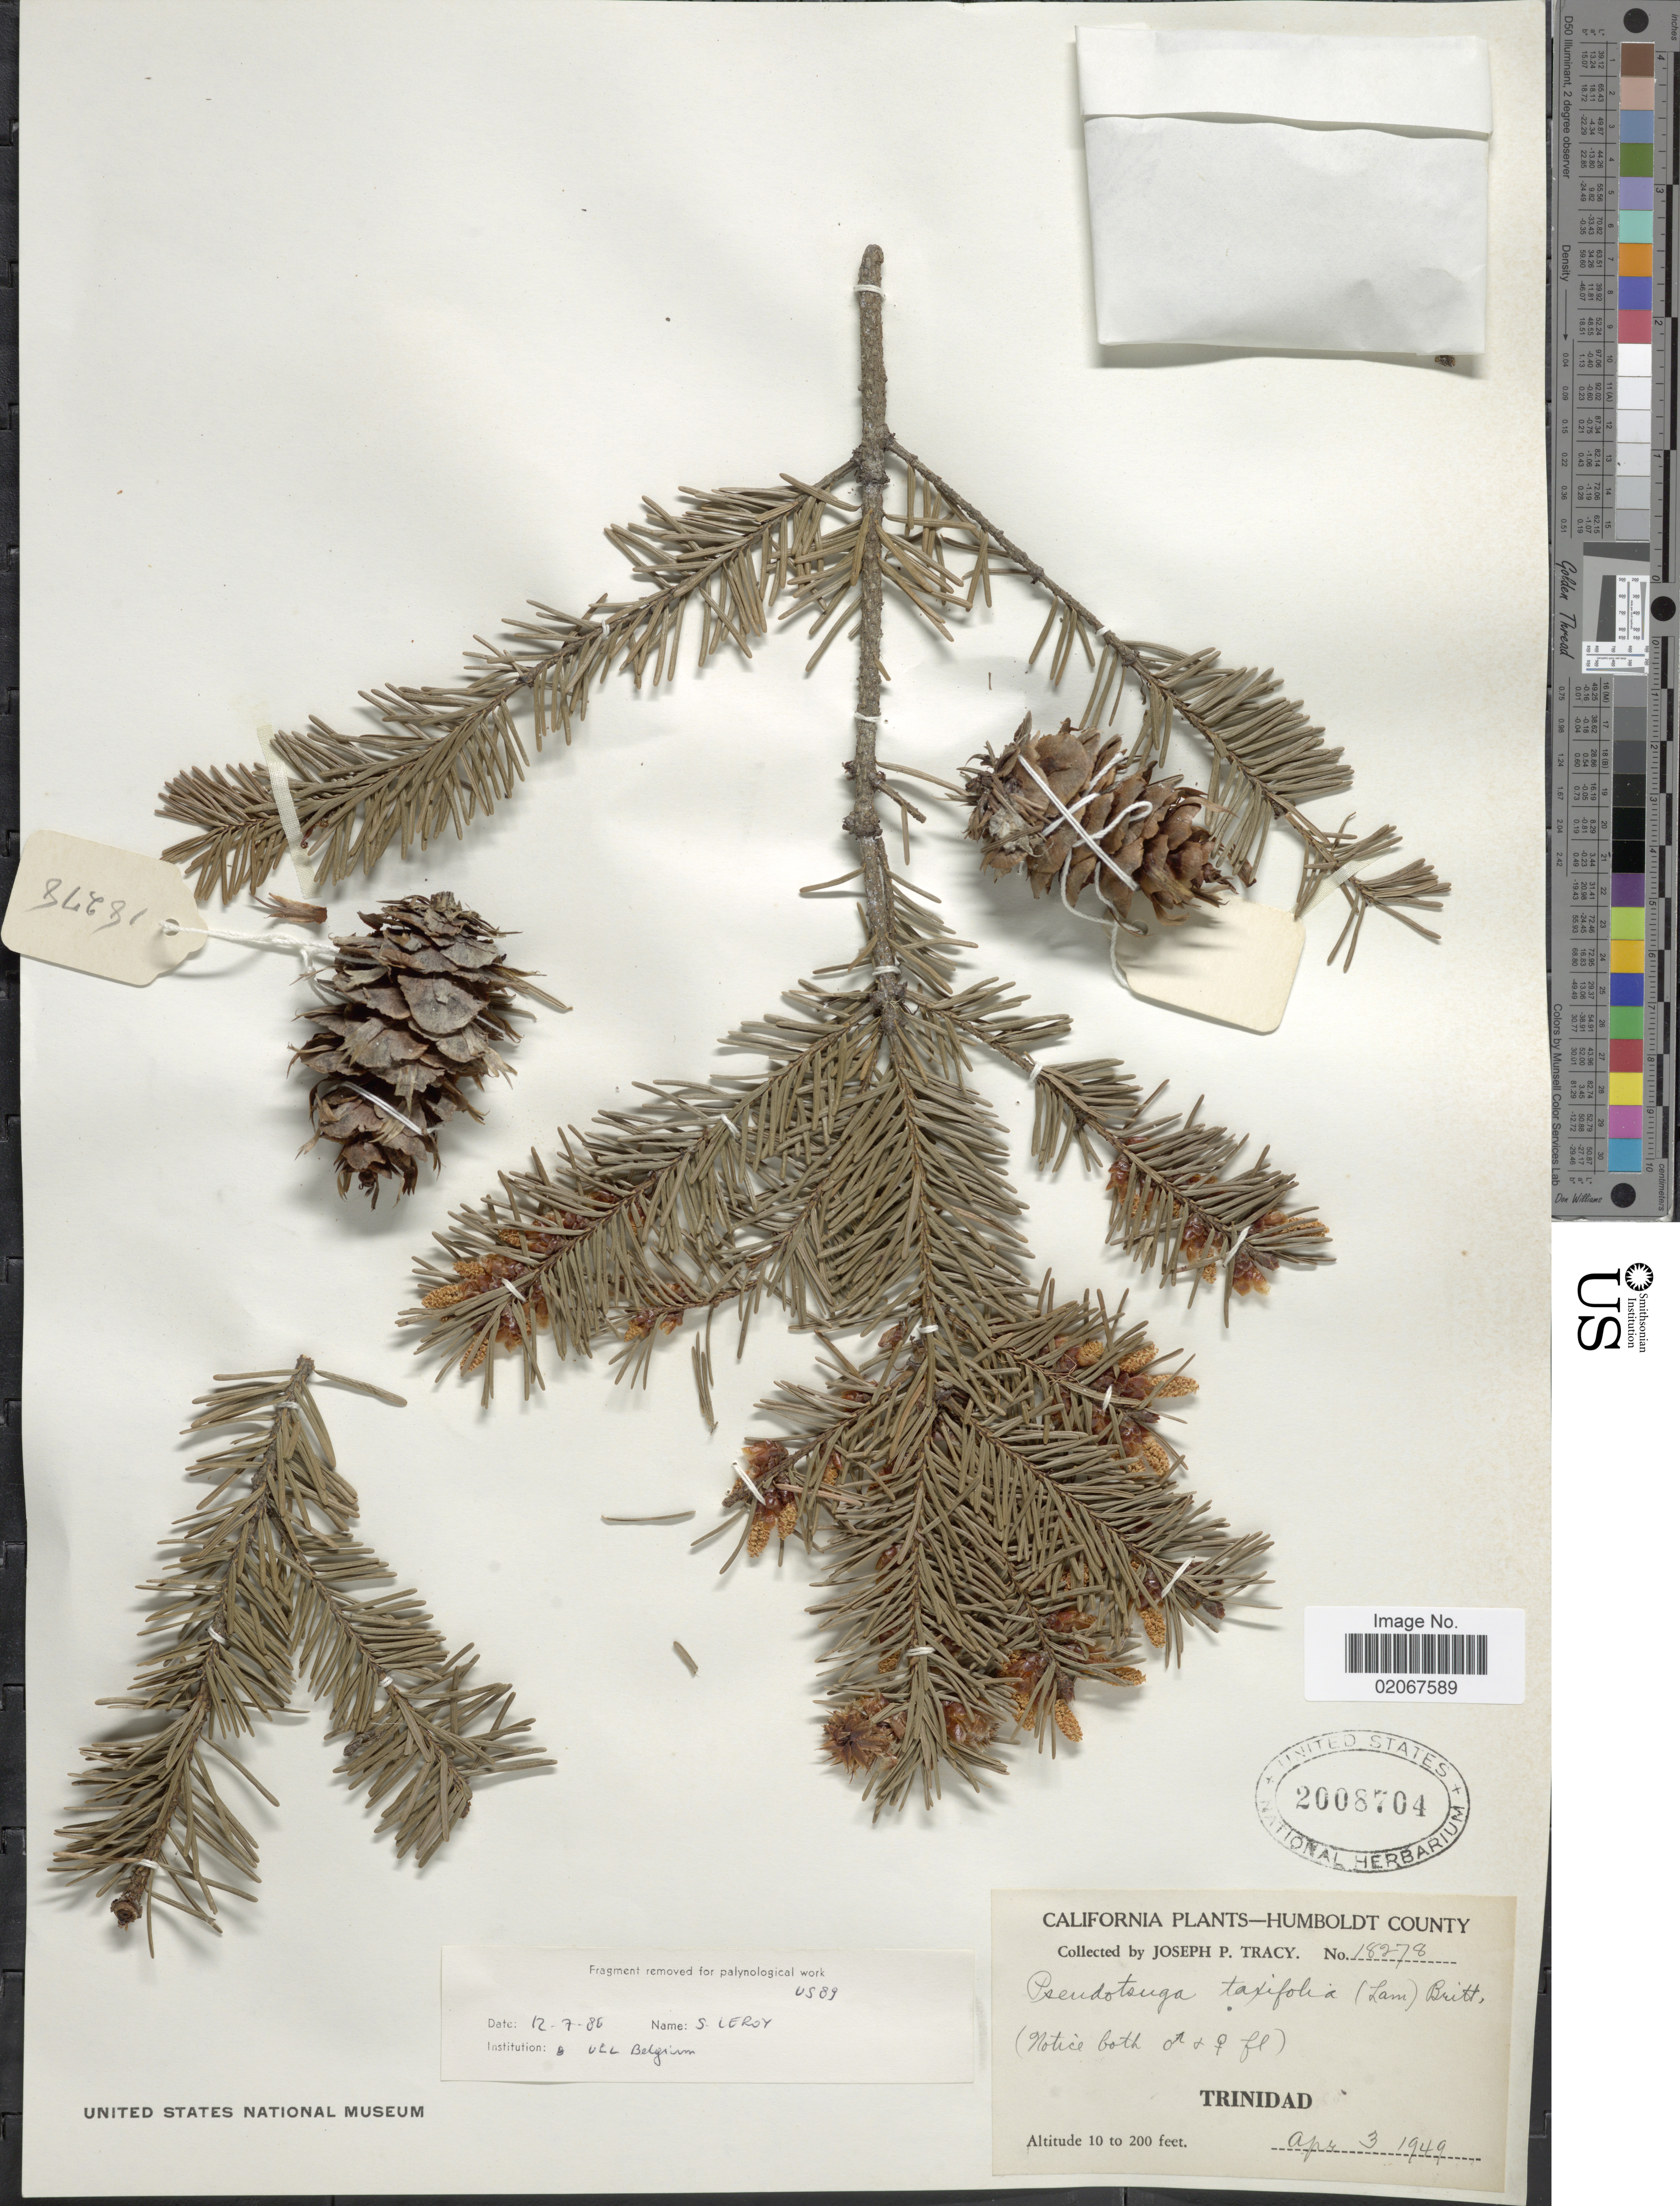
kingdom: Plantae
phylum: Tracheophyta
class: Pinopsida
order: Pinales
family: Pinaceae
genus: Pseudotsuga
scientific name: Pseudotsuga menziesii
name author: (Mirb.) Franco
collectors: J. Tracy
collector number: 18278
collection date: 1949-04-03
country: Trinidad and Tobago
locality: Trinidad, Humboldt County.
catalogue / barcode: US 2008704